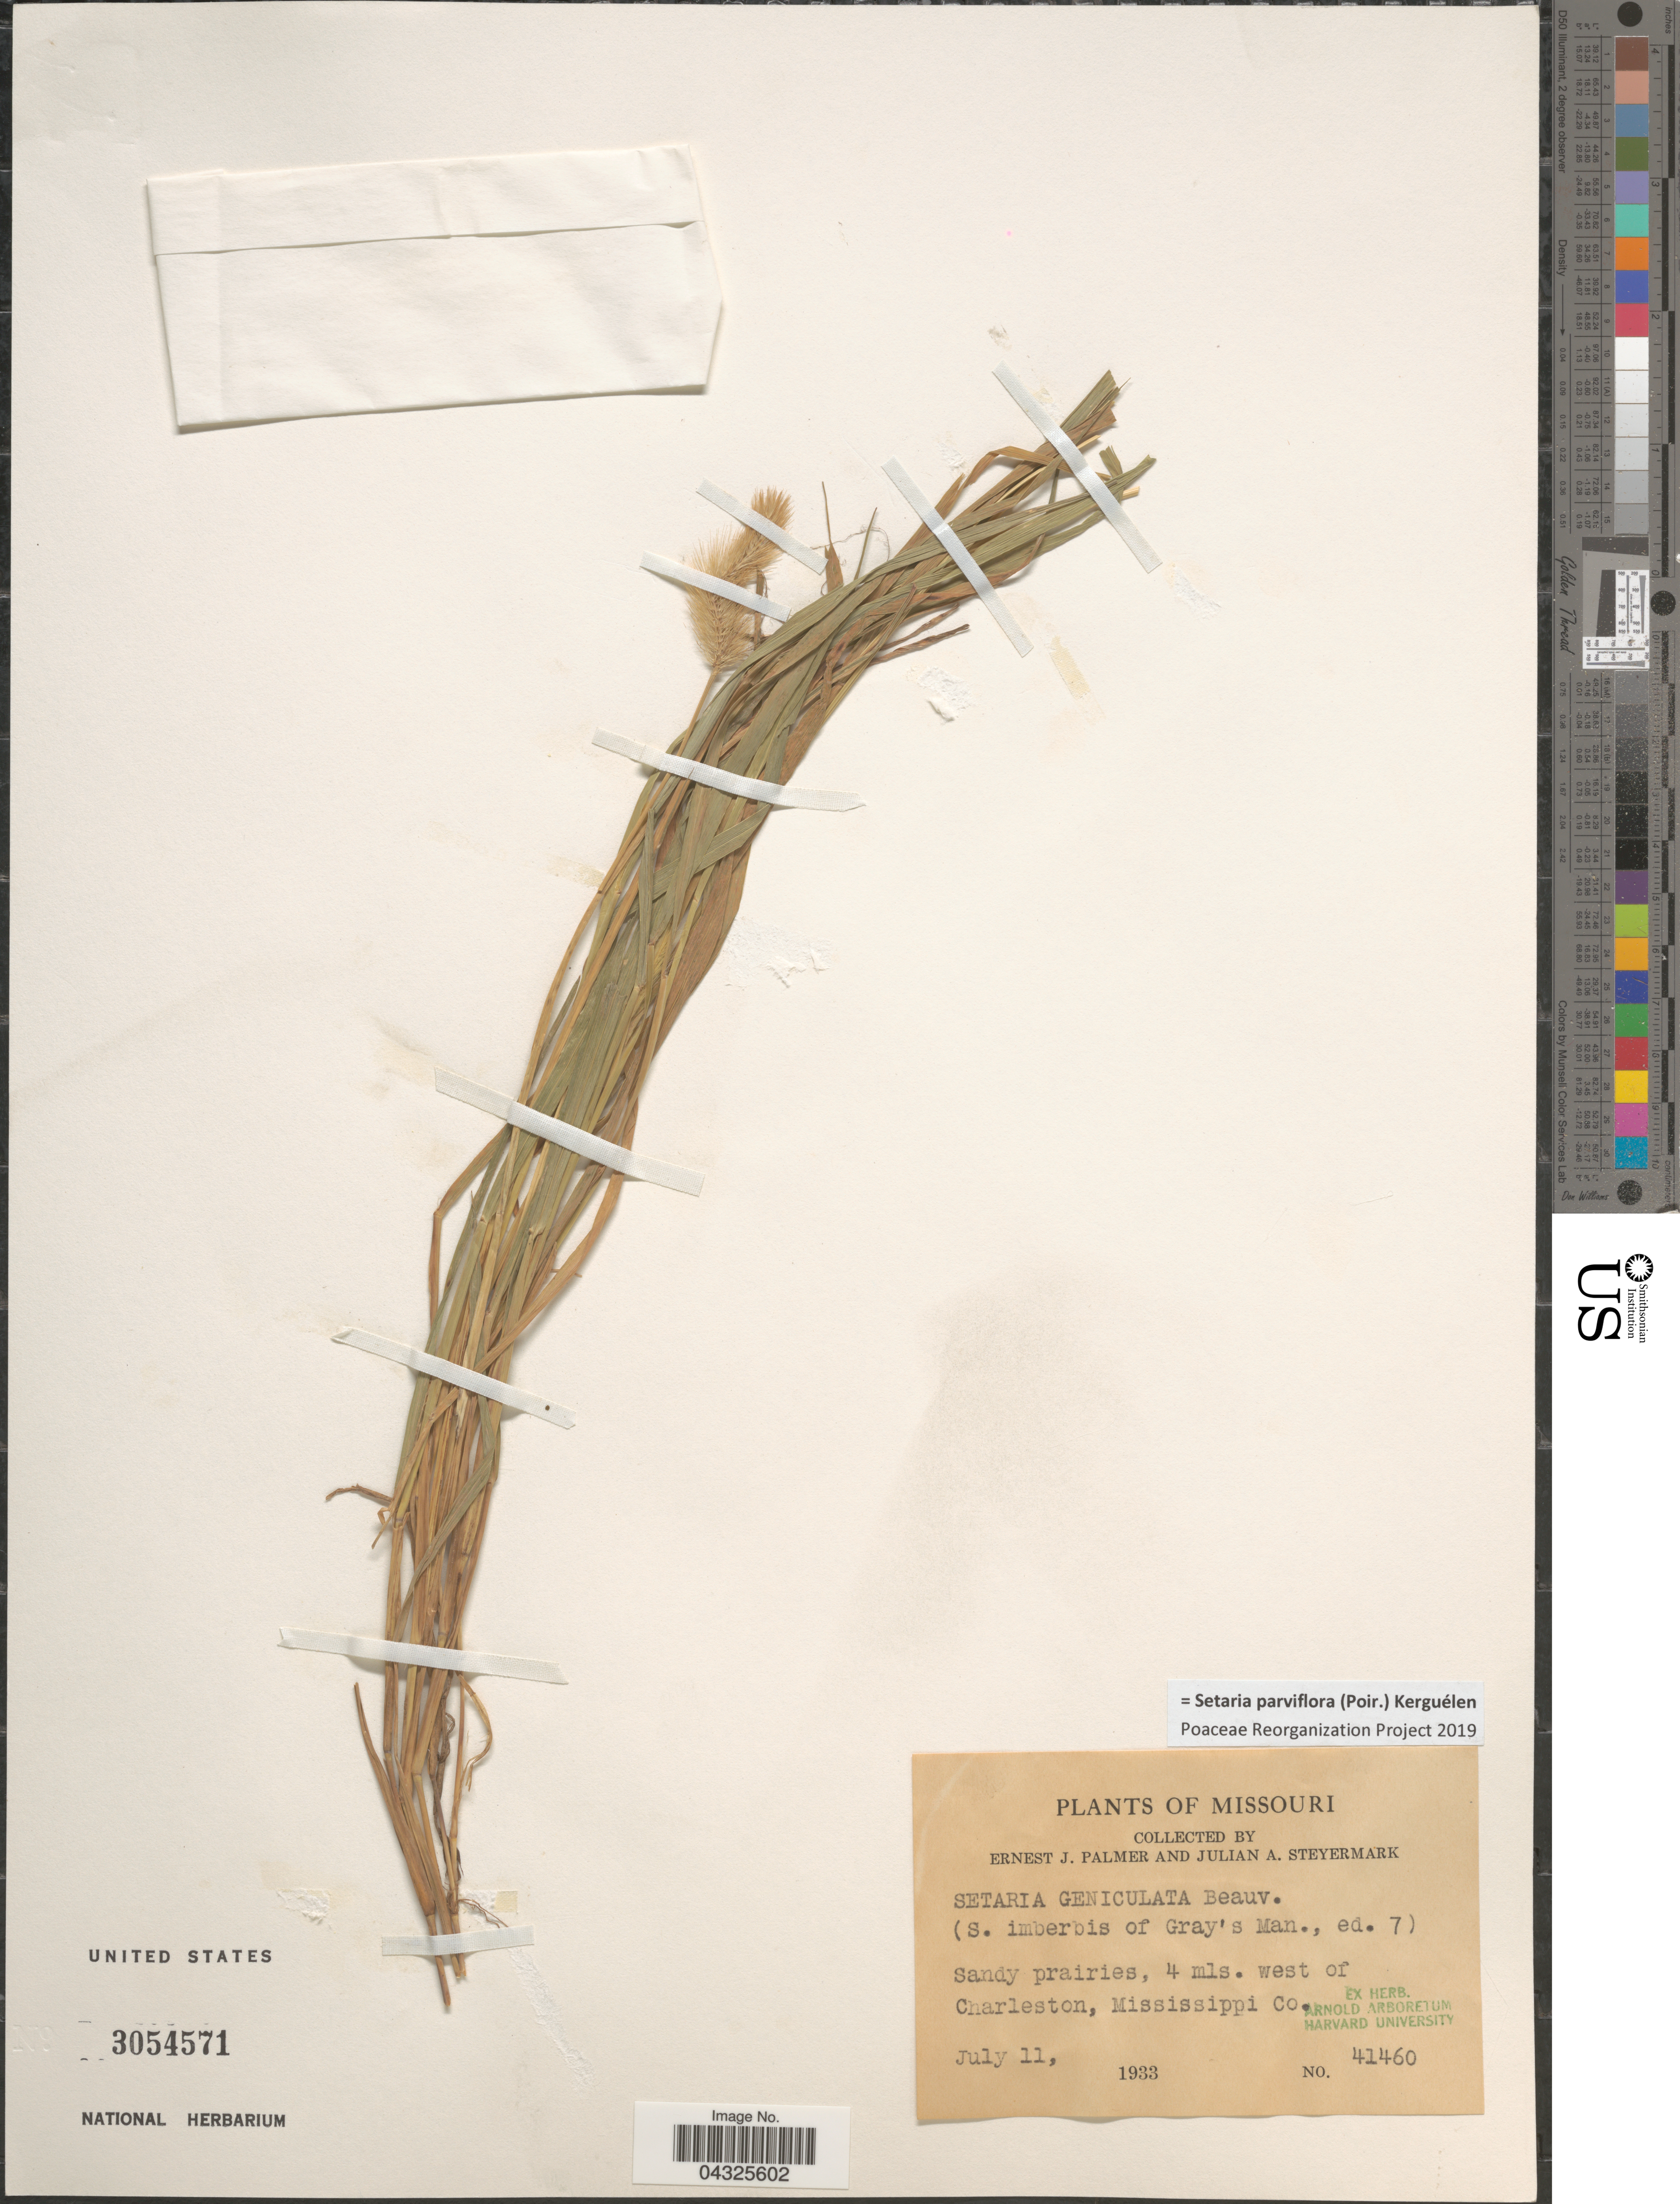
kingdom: Plantae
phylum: Tracheophyta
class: Liliopsida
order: Poales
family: Poaceae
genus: Setaria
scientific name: Setaria parviflora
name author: (Poir.) Kerguélen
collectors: E. J. Palmer & J. Steyermark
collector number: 41460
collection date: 1933-07-11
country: United States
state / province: Missouri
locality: Sandy prairies, 4 mls. west of Charleston, Mississippi Co.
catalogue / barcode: US 3054571